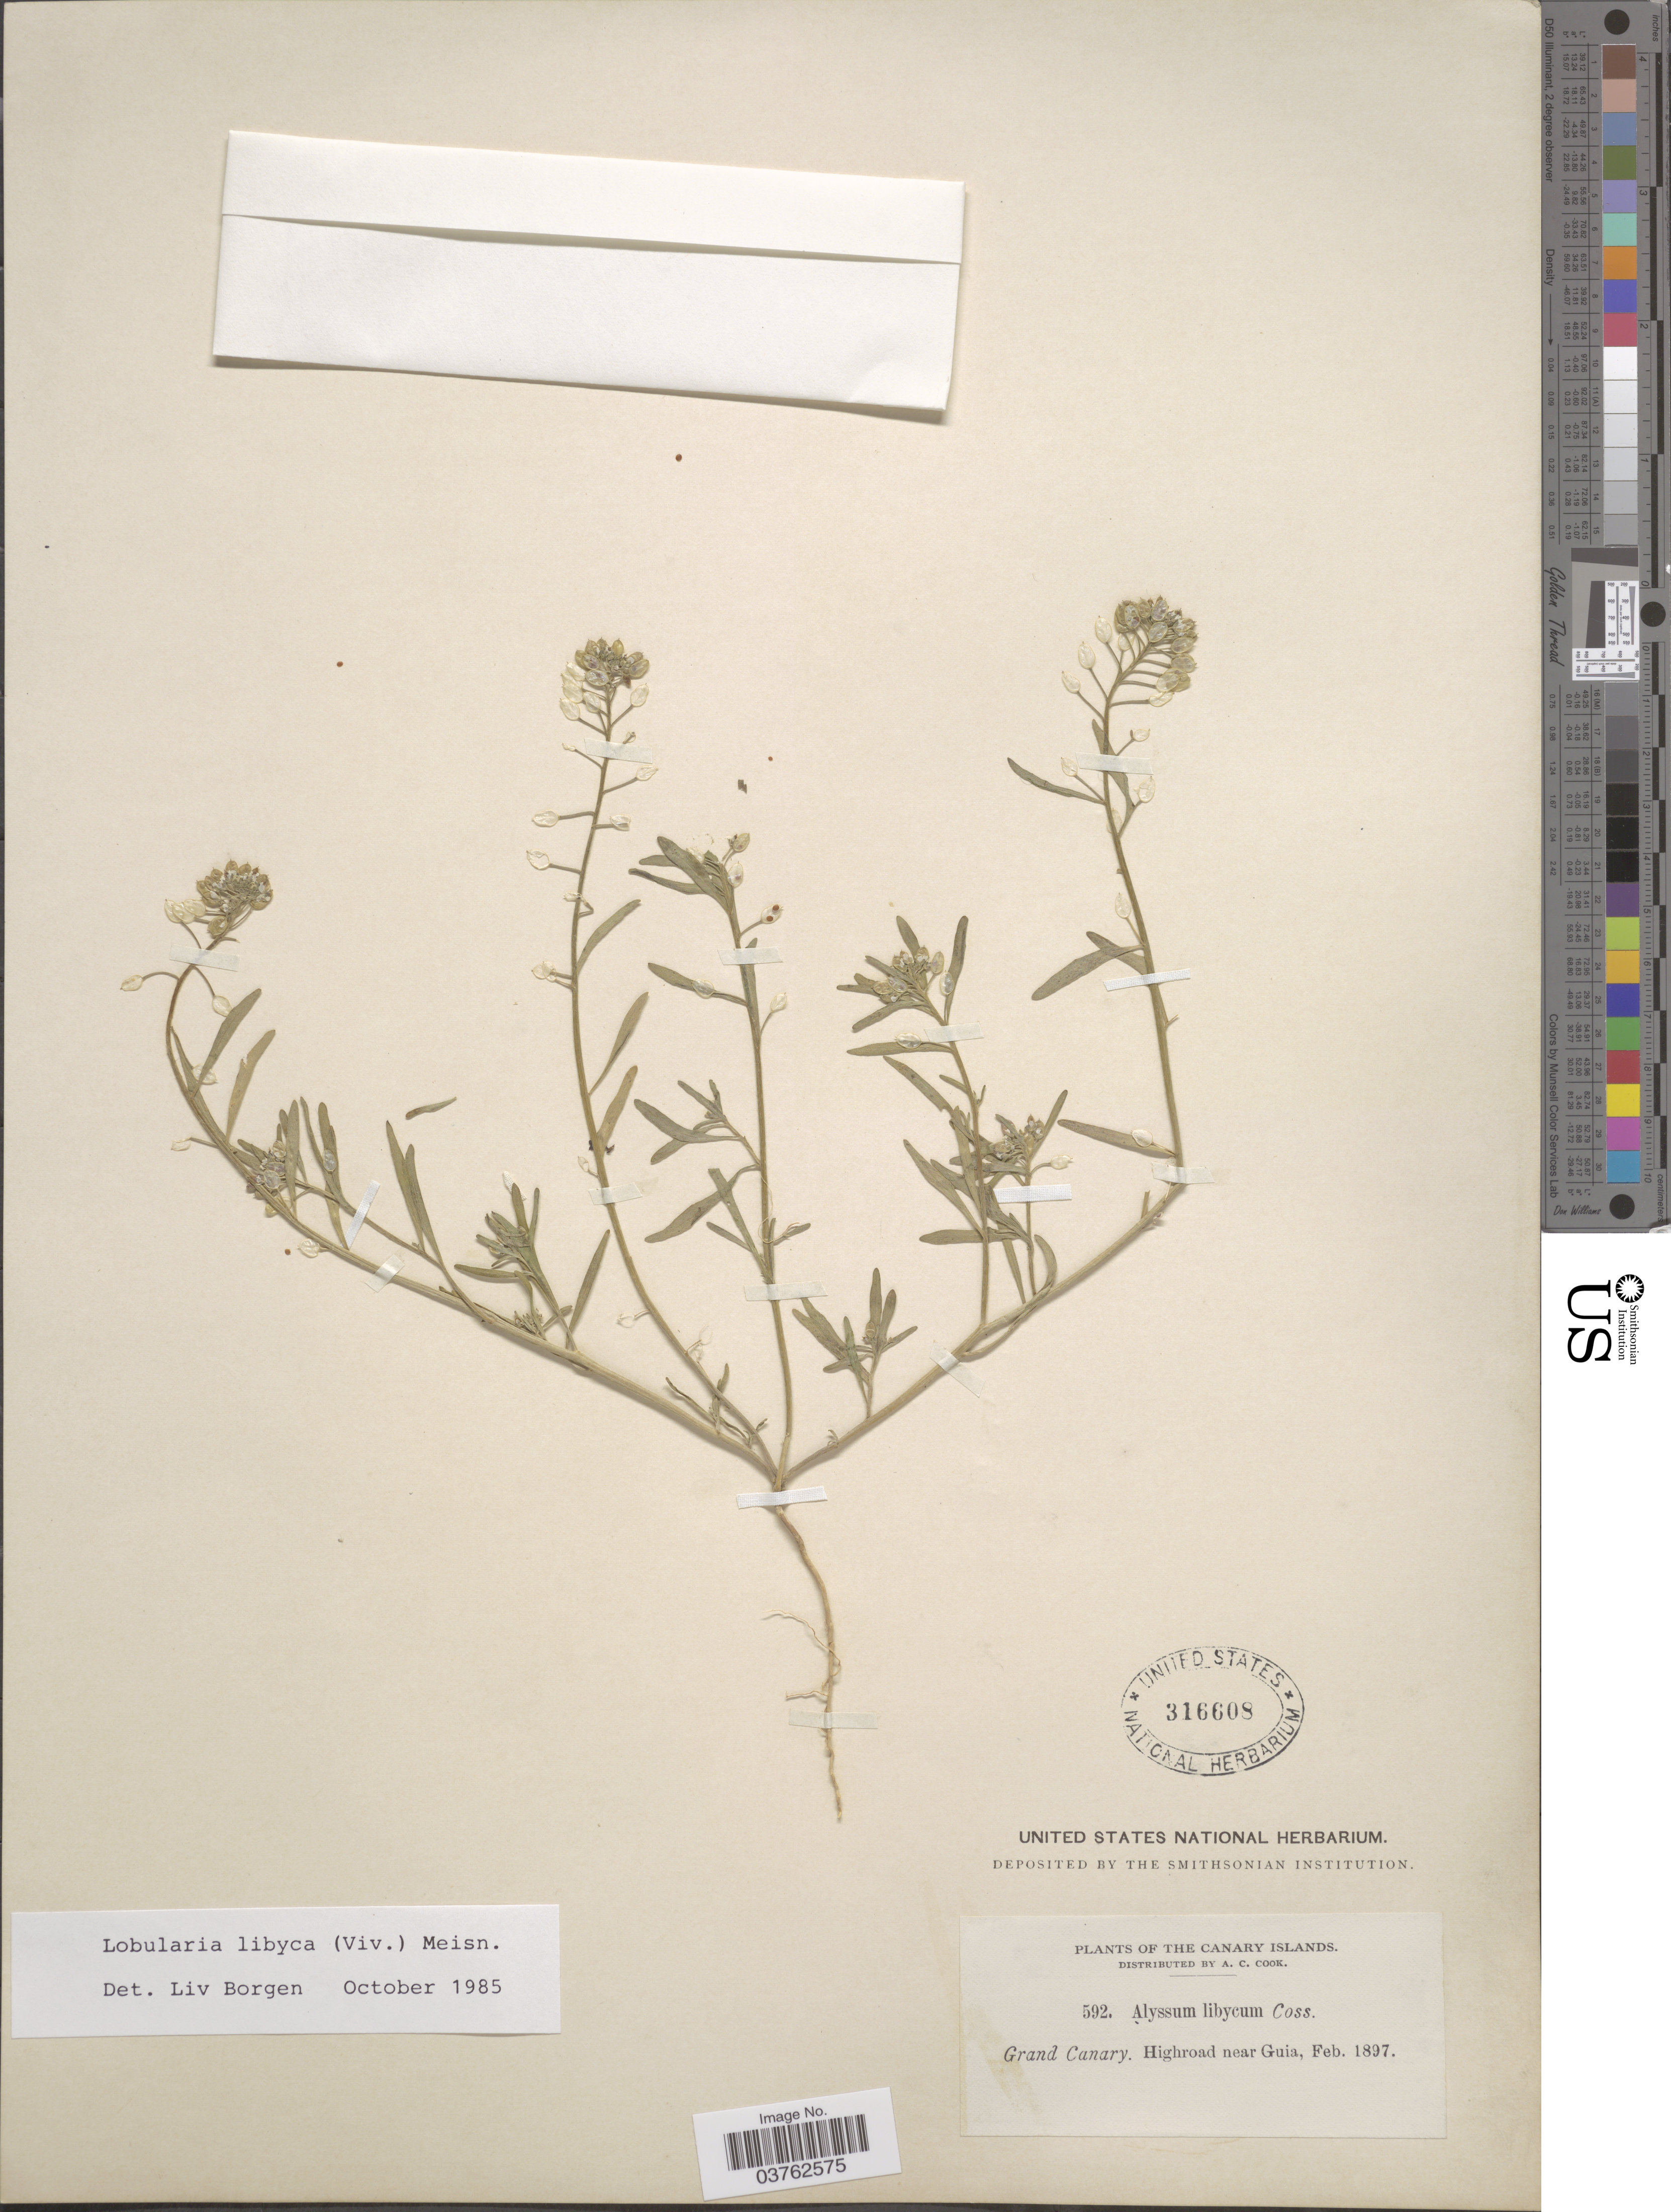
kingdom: Plantae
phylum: Tracheophyta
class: Magnoliopsida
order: Brassicales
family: Brassicaceae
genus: Lobularia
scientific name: Lobularia libyca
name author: (Viv.) Meisn.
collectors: A. Cook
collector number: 592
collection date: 1897-02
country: Spain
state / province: Canarias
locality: Canary Islands. Grand Canary. Highroad near Guia.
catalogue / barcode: US 316608